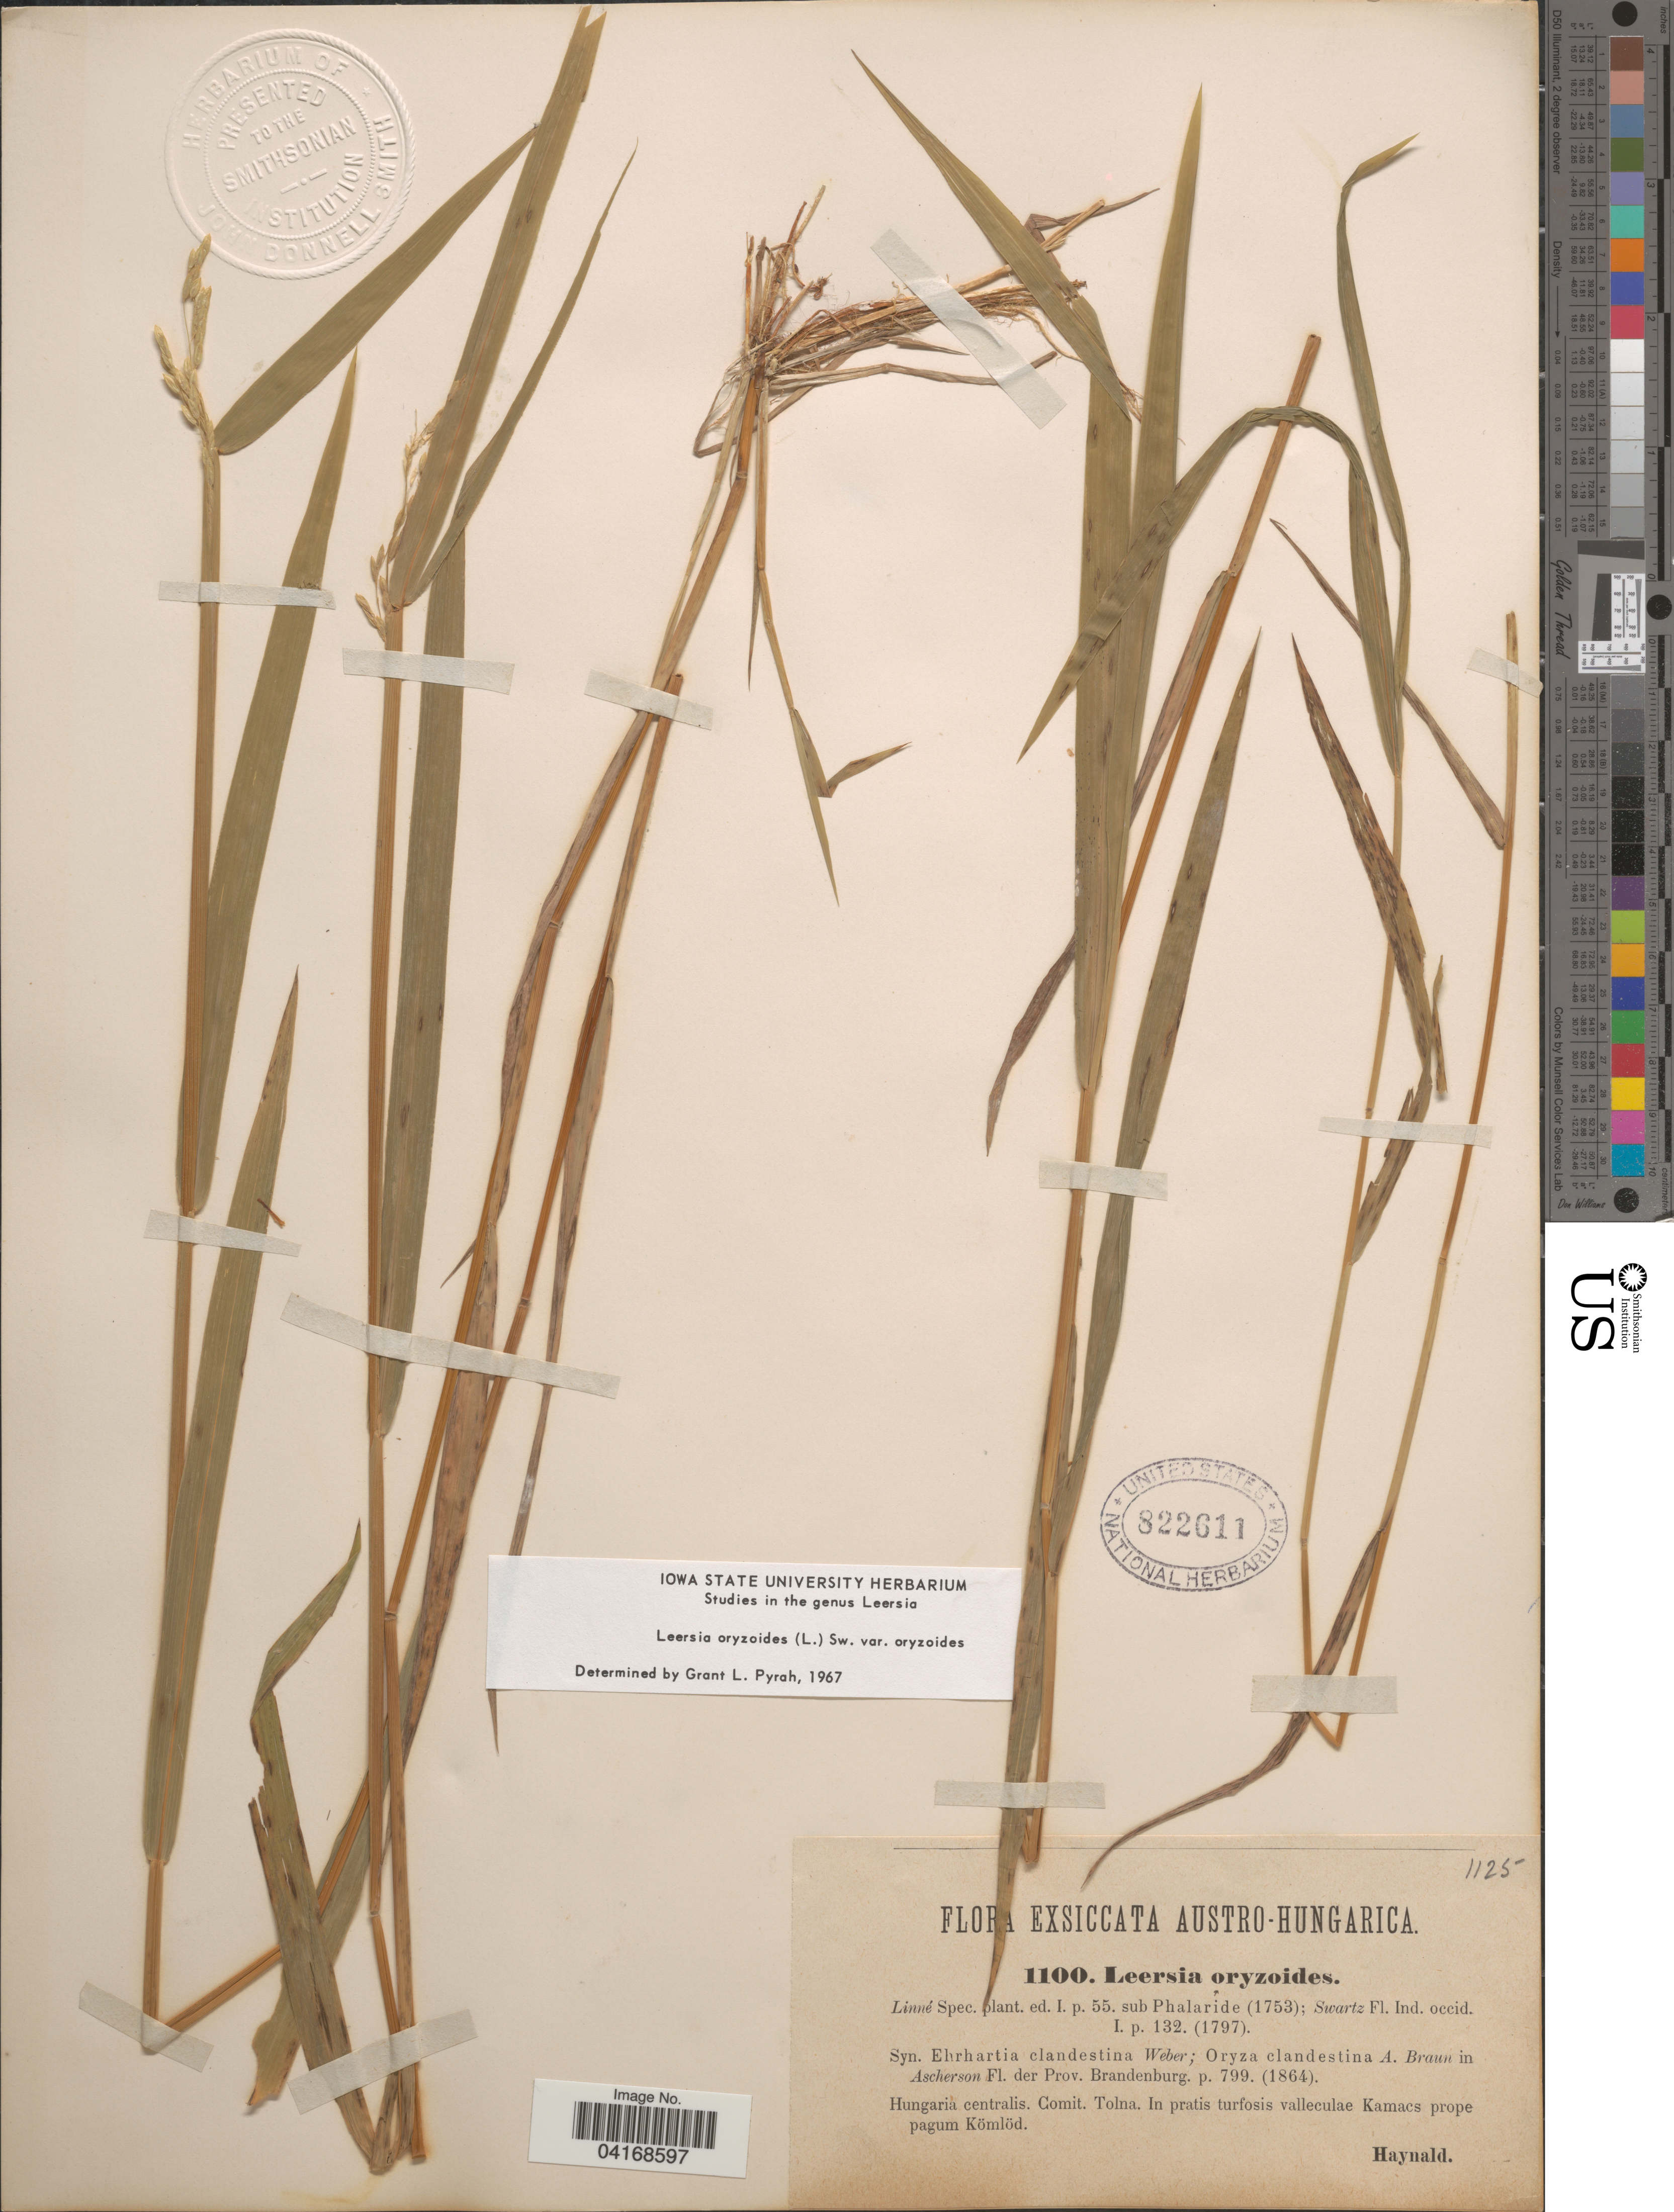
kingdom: Plantae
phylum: Tracheophyta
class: Liliopsida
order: Poales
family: Poaceae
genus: Leersia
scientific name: Leersia oryzoides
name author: (L.) Sw.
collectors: -. Haynald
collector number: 1100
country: Hungary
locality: Austro-Hungarica. Hungaria centralis. Comit. Tolna. In pratis turfosis valleculae Kamacs prope pagum Kömlöd.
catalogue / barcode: US 822611